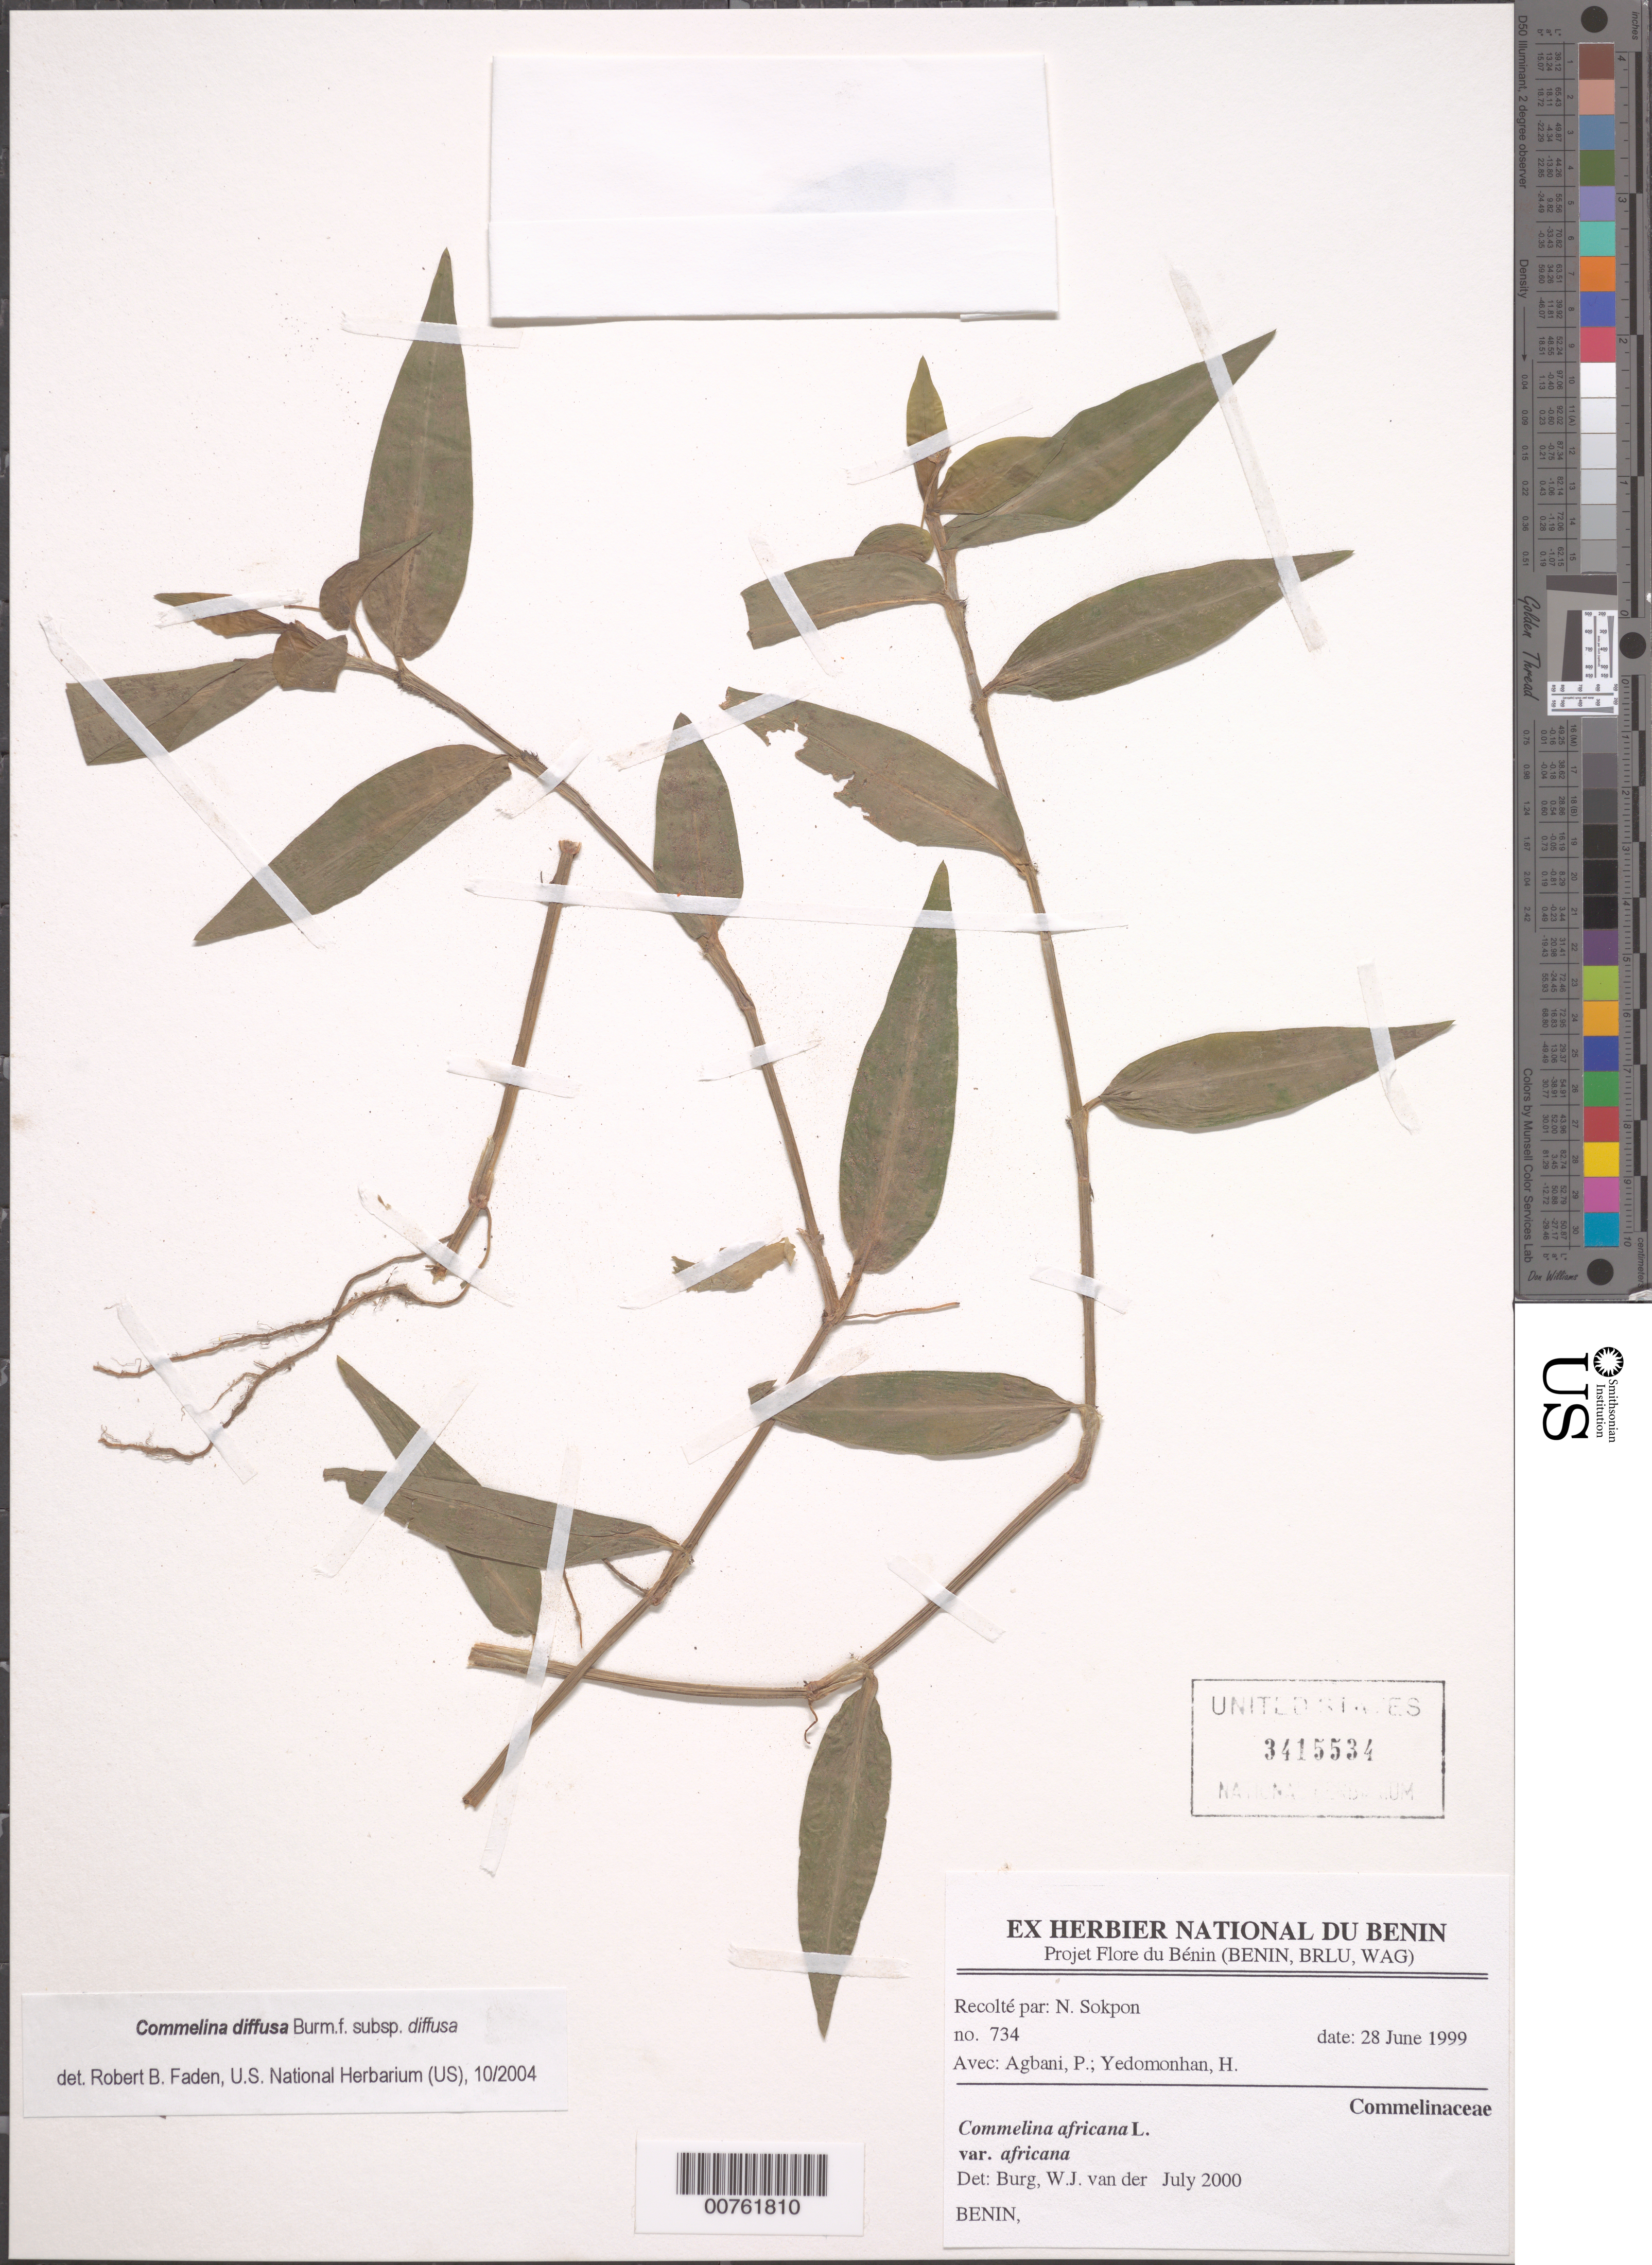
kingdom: Plantae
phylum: Tracheophyta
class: Liliopsida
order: Commelinales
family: Commelinaceae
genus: Commelina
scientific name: Commelina diffusa subsp. diffusa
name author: Burm. f.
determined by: Faden, Robert B., (US), Smithsonian Institution - National Museum of Natural History (UNITED STATES)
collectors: N. Sokpon, P. Agbani & H. Yedomonhan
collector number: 734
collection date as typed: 28 Jun 1999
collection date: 1999-06-28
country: Benin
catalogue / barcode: US 3415534